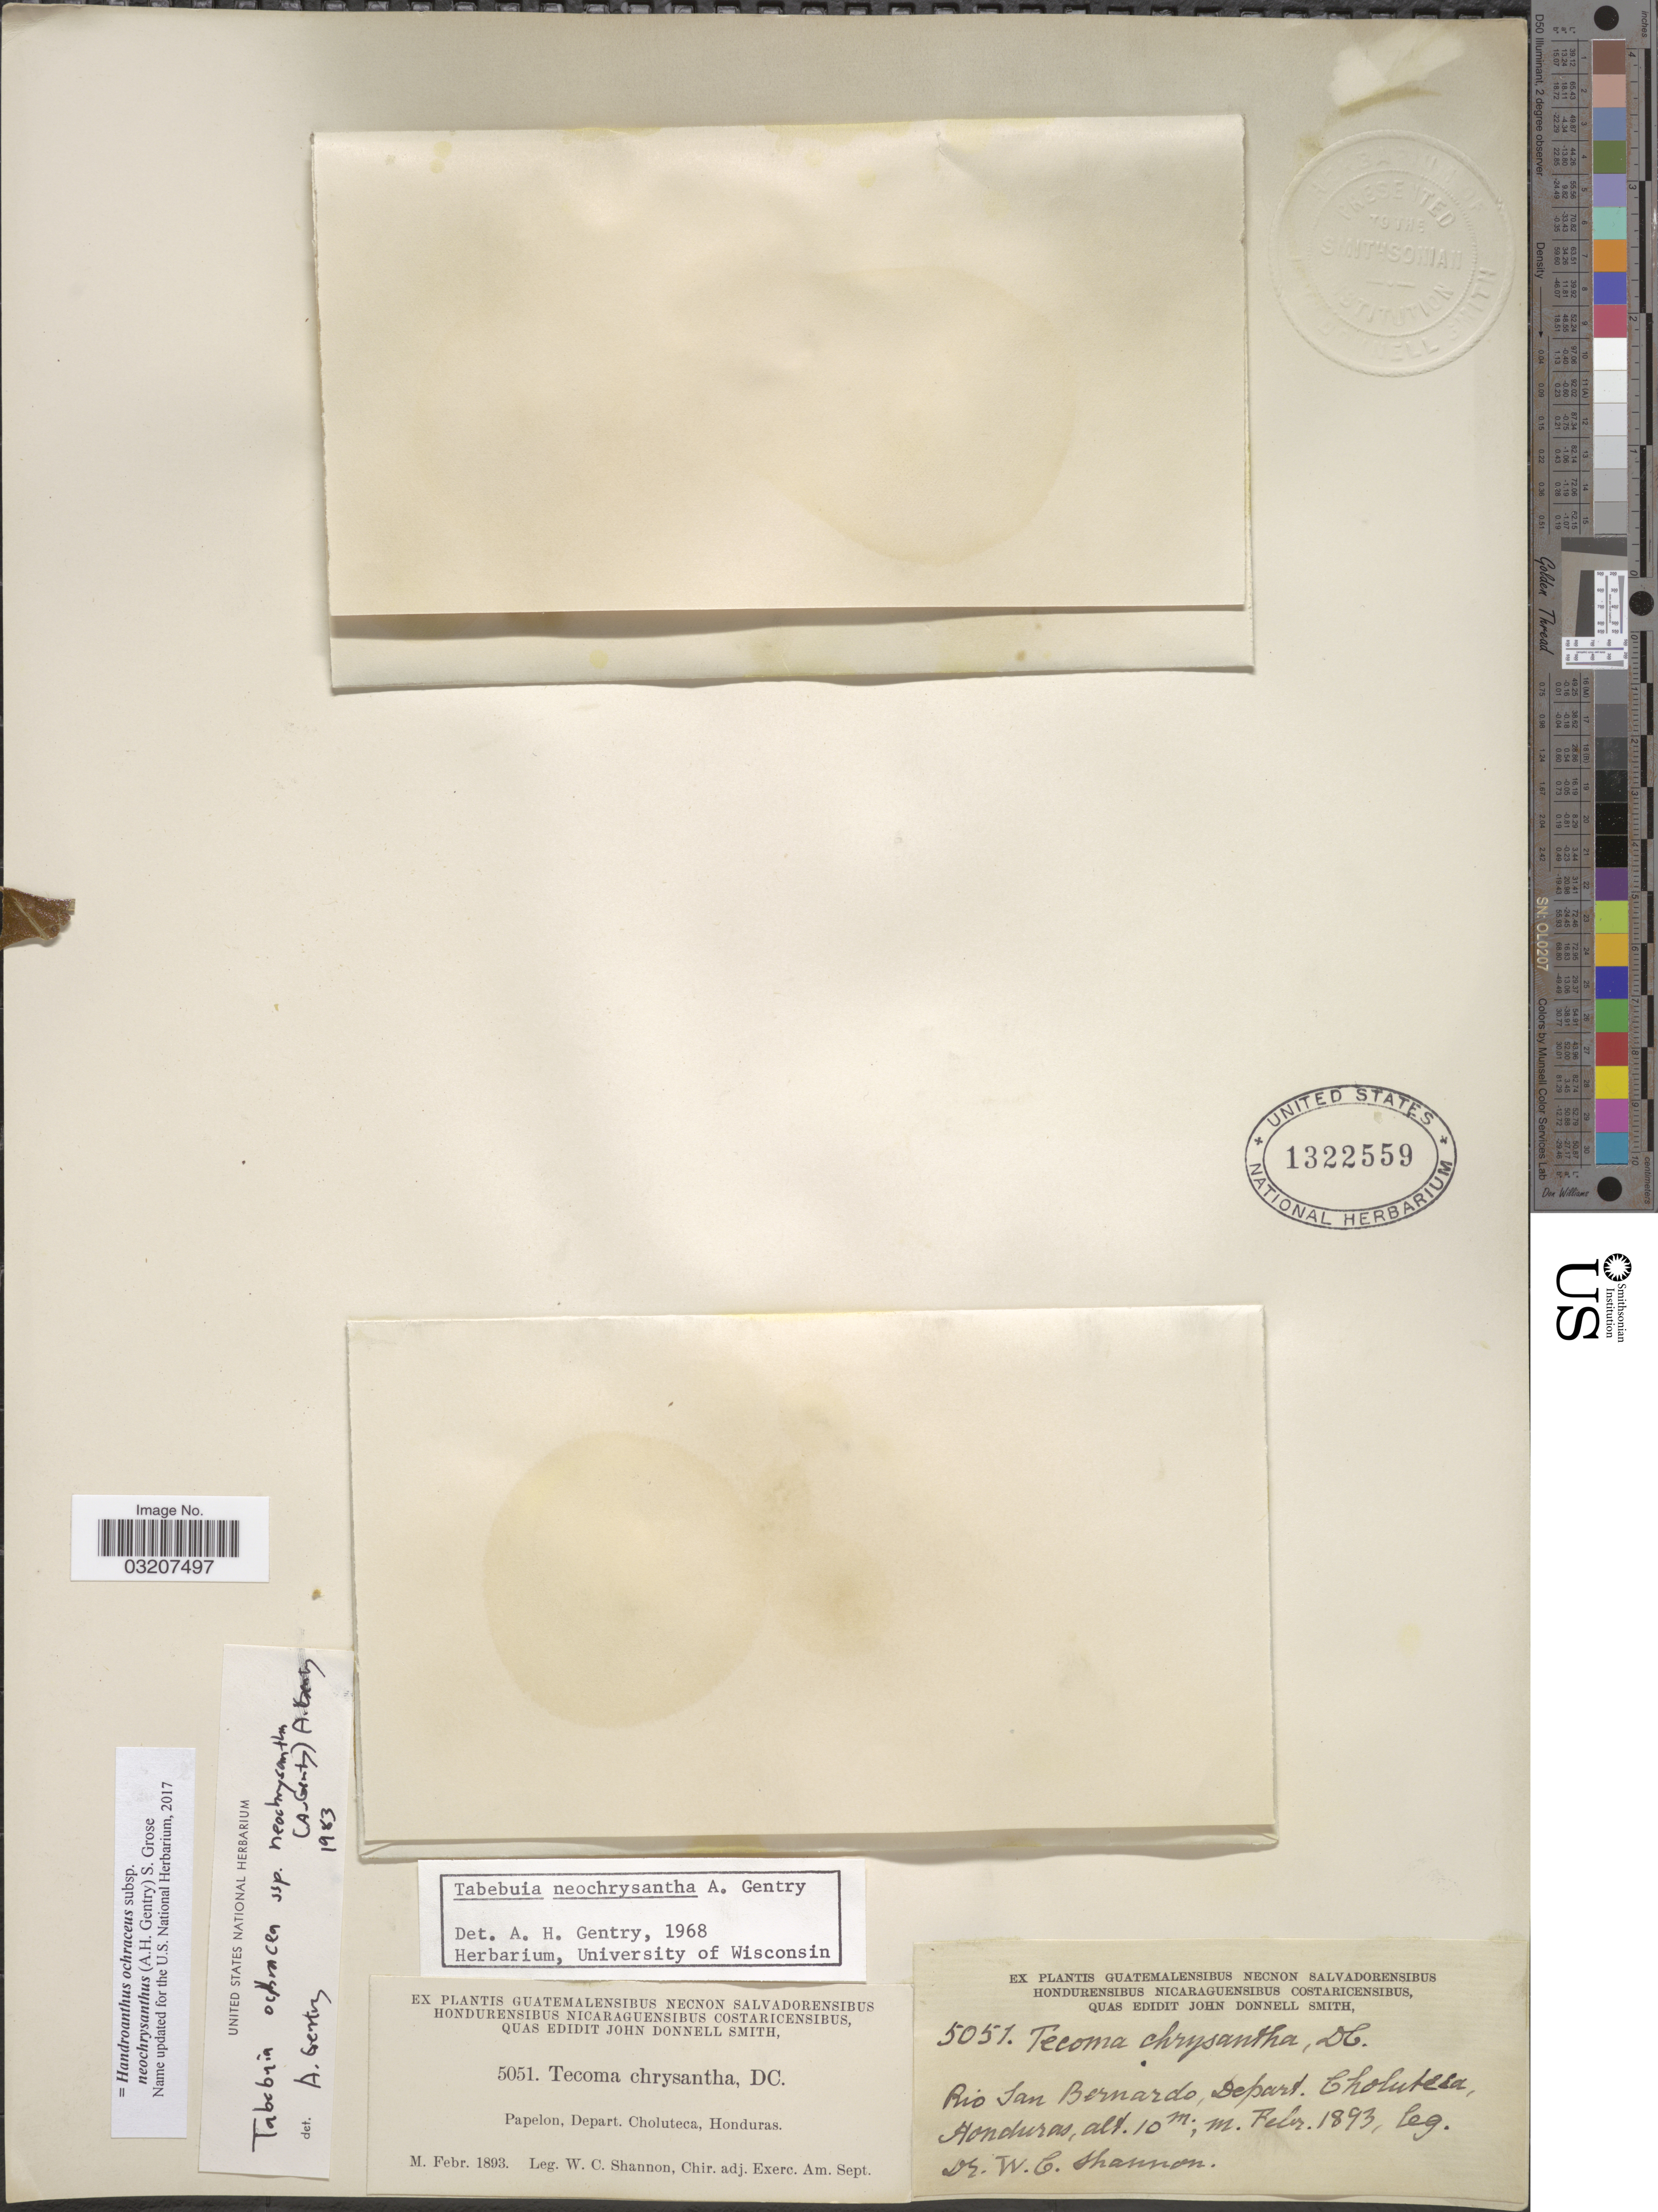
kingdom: Plantae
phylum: Tracheophyta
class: Magnoliopsida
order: Lamiales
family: Bignoniaceae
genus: Handroanthus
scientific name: Handroanthus ochraceus subsp. neochrysanthus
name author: (A.H. Gentry) S.O. Grose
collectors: W. C. Shannon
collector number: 5051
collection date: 1893-02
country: Honduras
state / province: Choluteca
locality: Papelon, Depart. Choluteca.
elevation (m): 10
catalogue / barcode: US 1322559